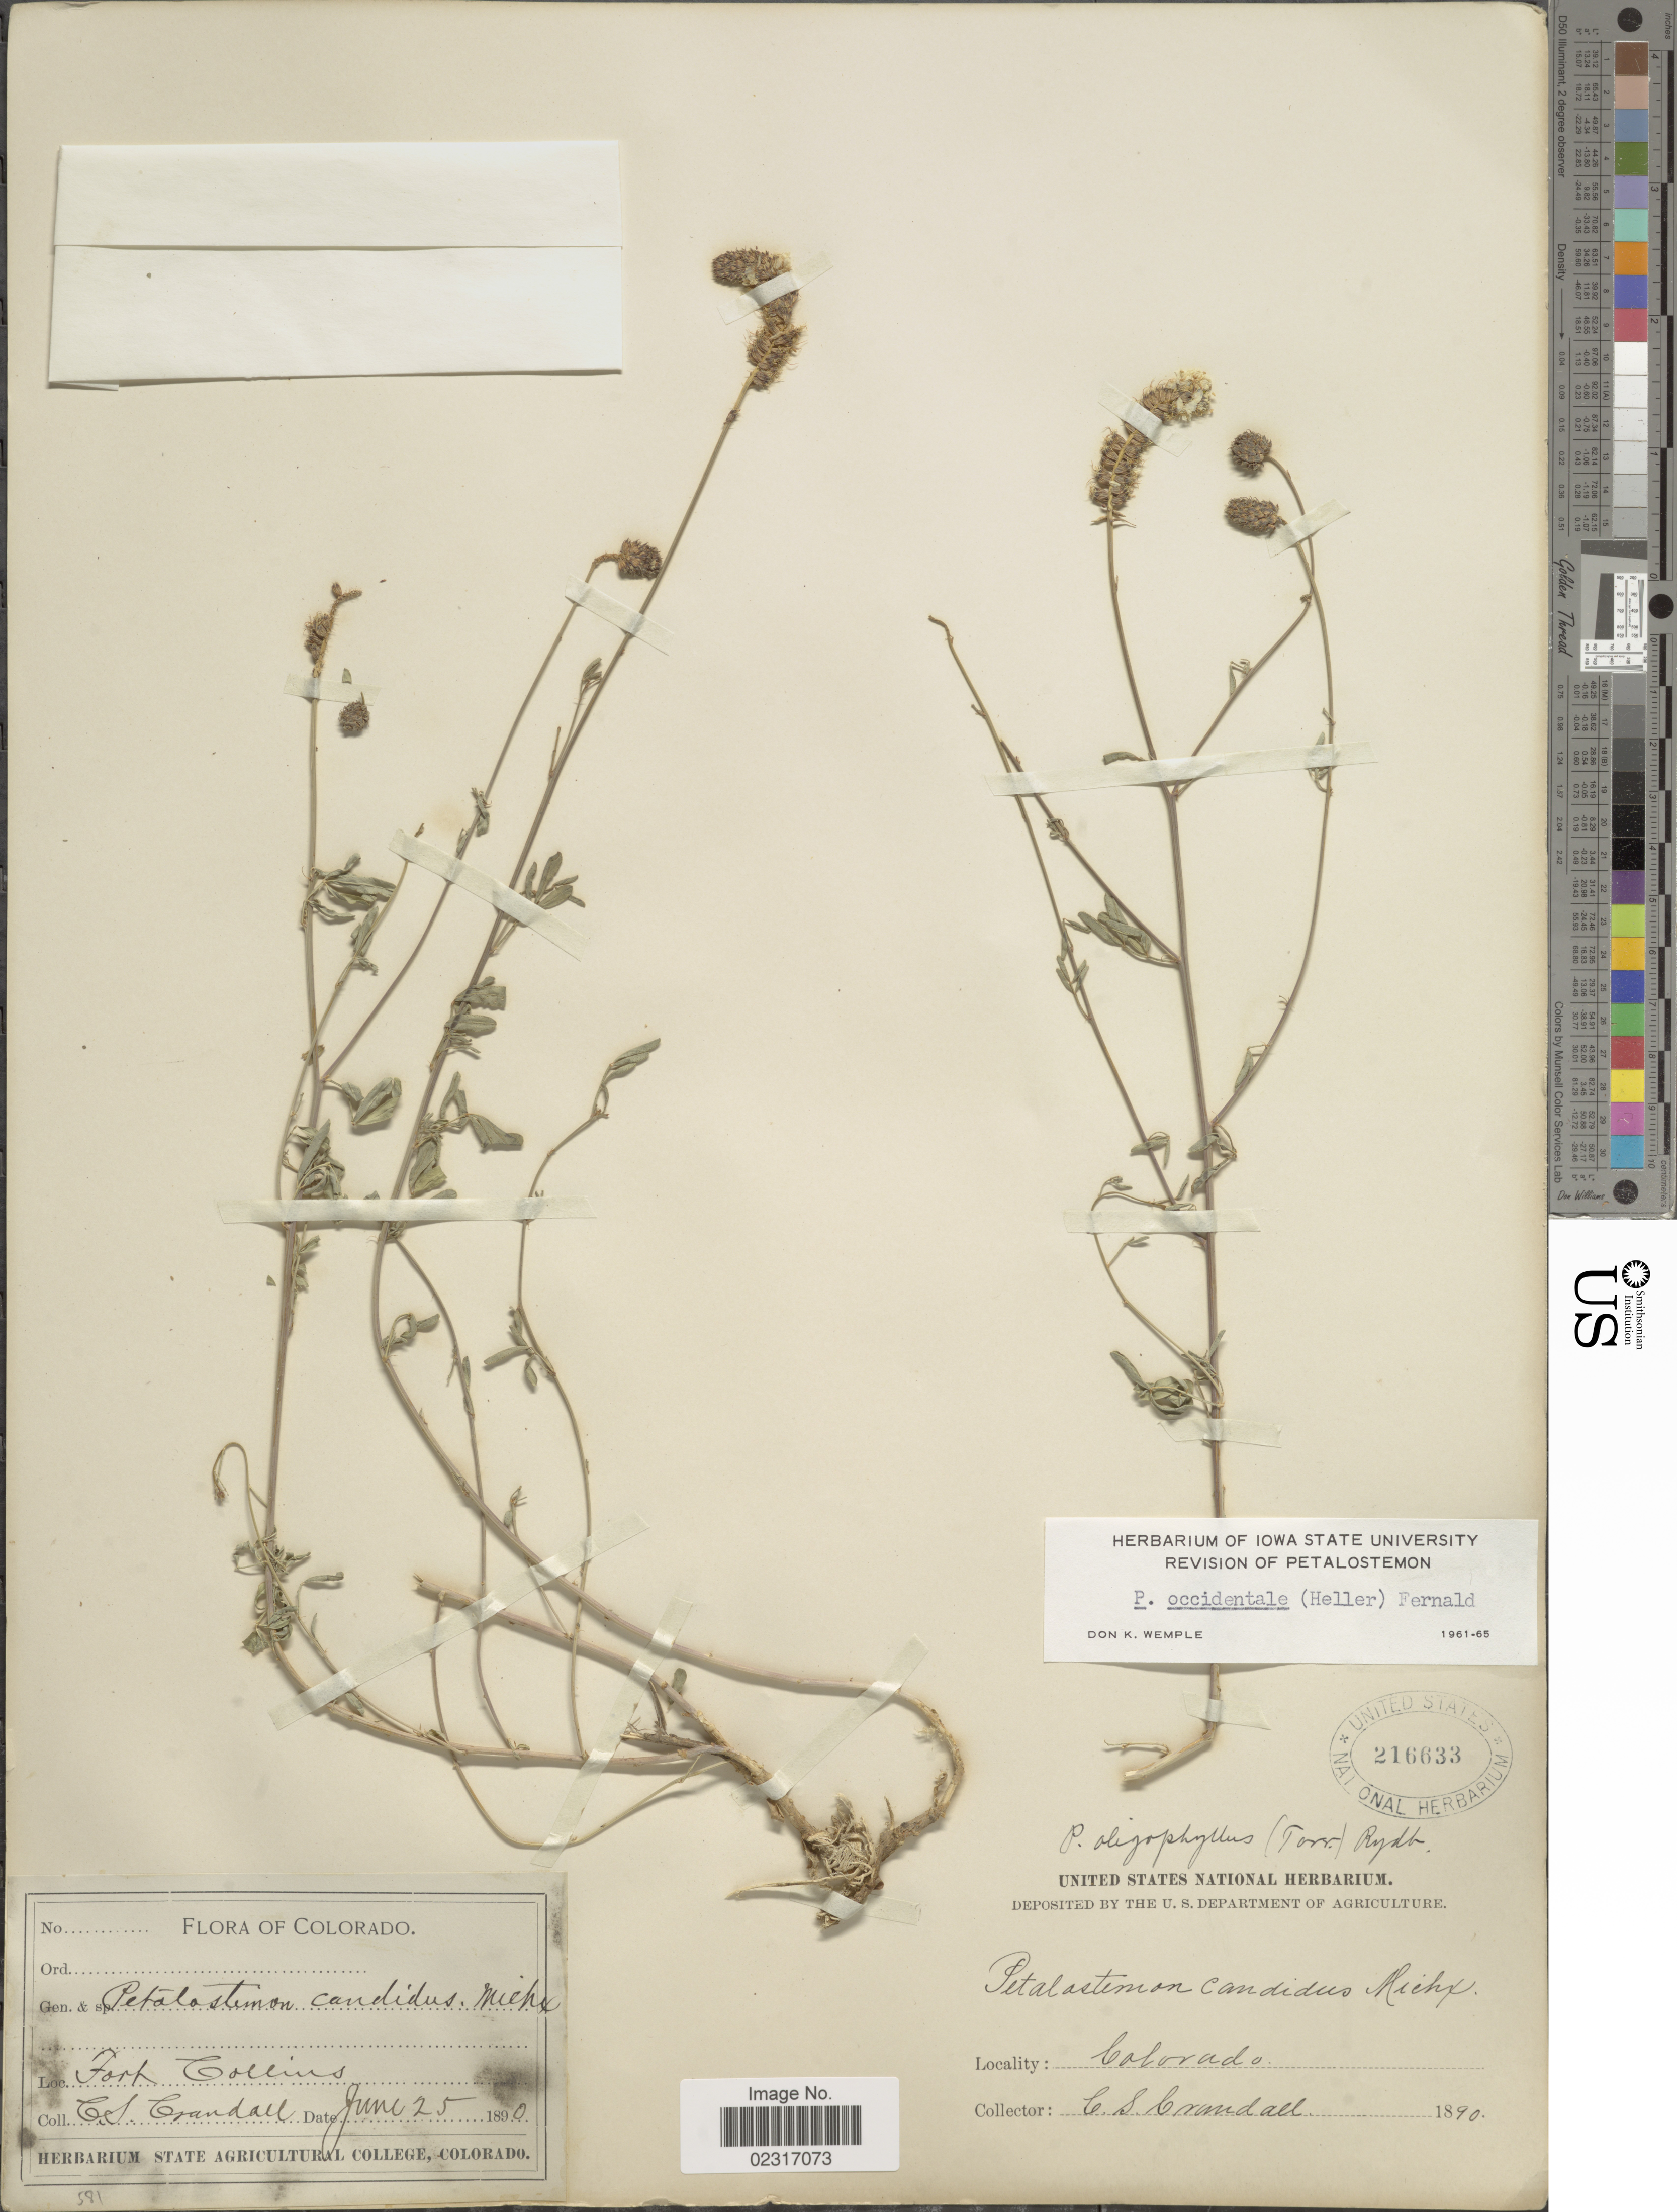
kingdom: Plantae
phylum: Tracheophyta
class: Magnoliopsida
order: Fabales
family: Fabaceae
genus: Dalea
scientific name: Dalea candida var. oligophylla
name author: (Torr) Shinners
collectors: C. Crandall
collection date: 1890-06-25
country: United States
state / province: Colorado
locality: Fort Collins.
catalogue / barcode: US 216633